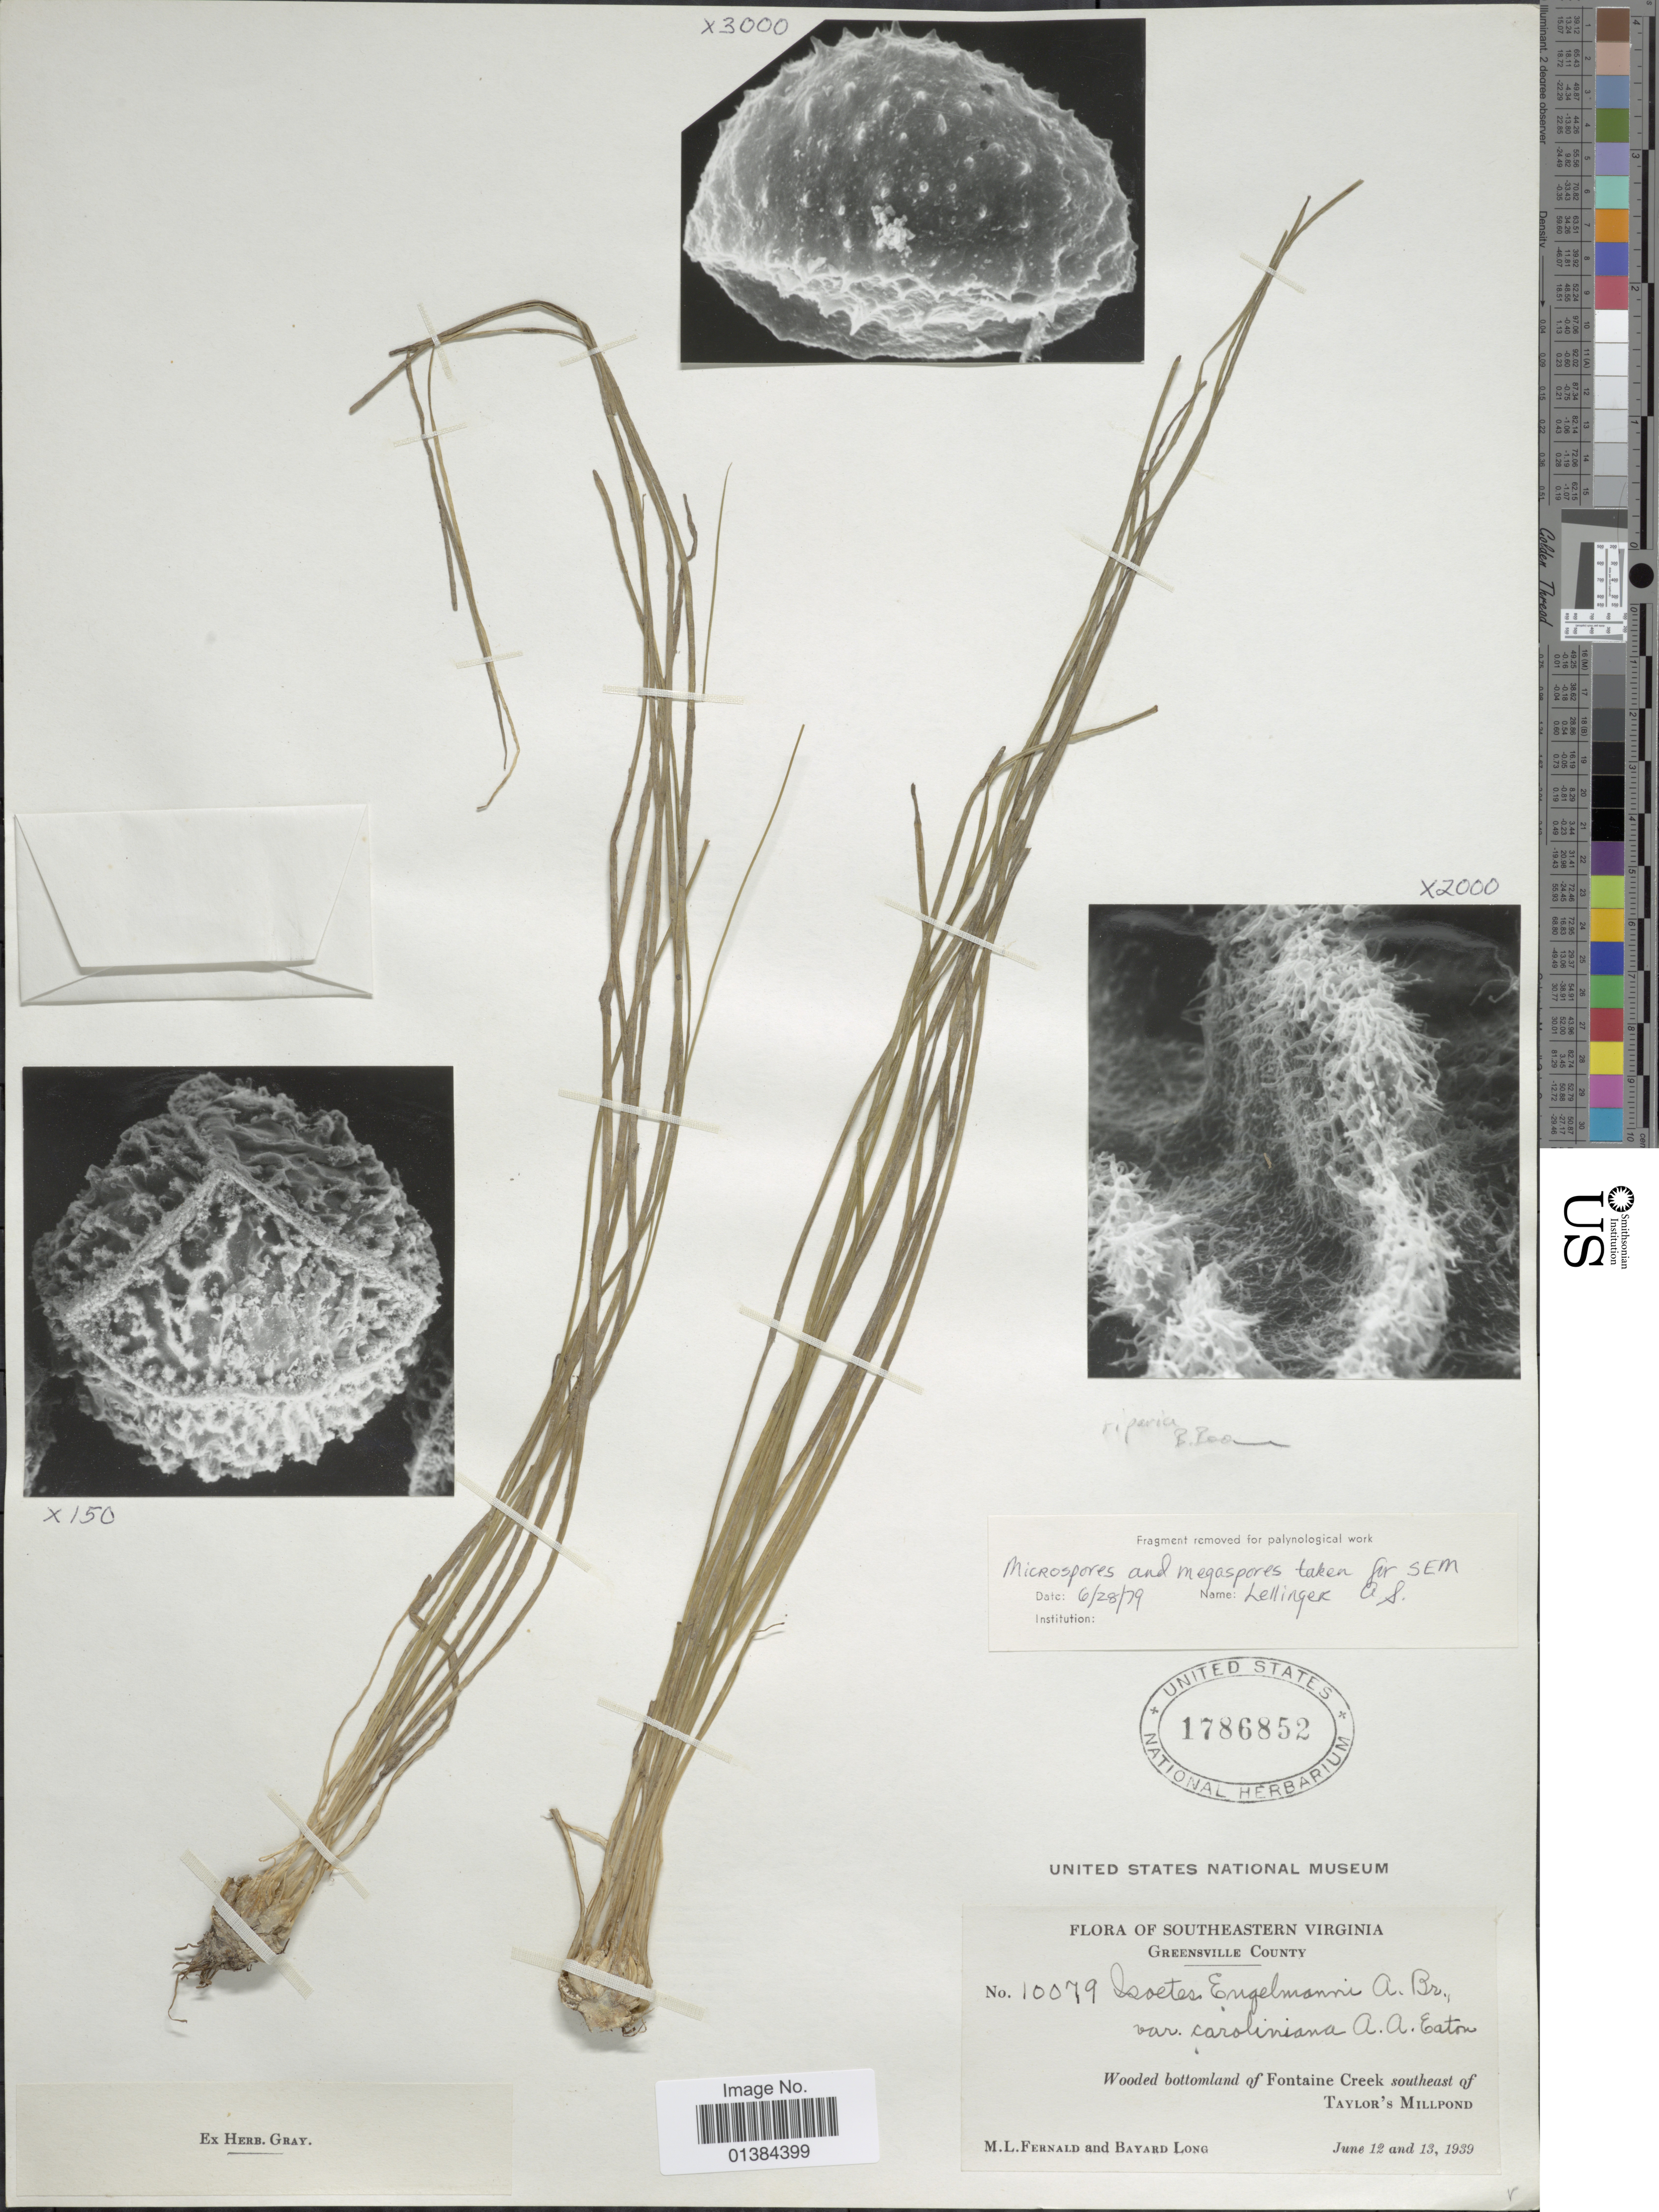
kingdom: Plantae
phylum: Tracheophyta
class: Lycopodiopsida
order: Isoetales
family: Isoetaceae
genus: Isoetes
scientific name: Isoetes engelmannii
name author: A. Braun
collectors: M. L. Fernald & B. H. Long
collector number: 10079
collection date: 1939-06-12/1939-06-13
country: United States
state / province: Virginia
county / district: Greensville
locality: Southeastern Virginia. Greensville County. Wooded bottomland of Fontaine Creek southeast of Taylor' s Millpond.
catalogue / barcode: US 1786852